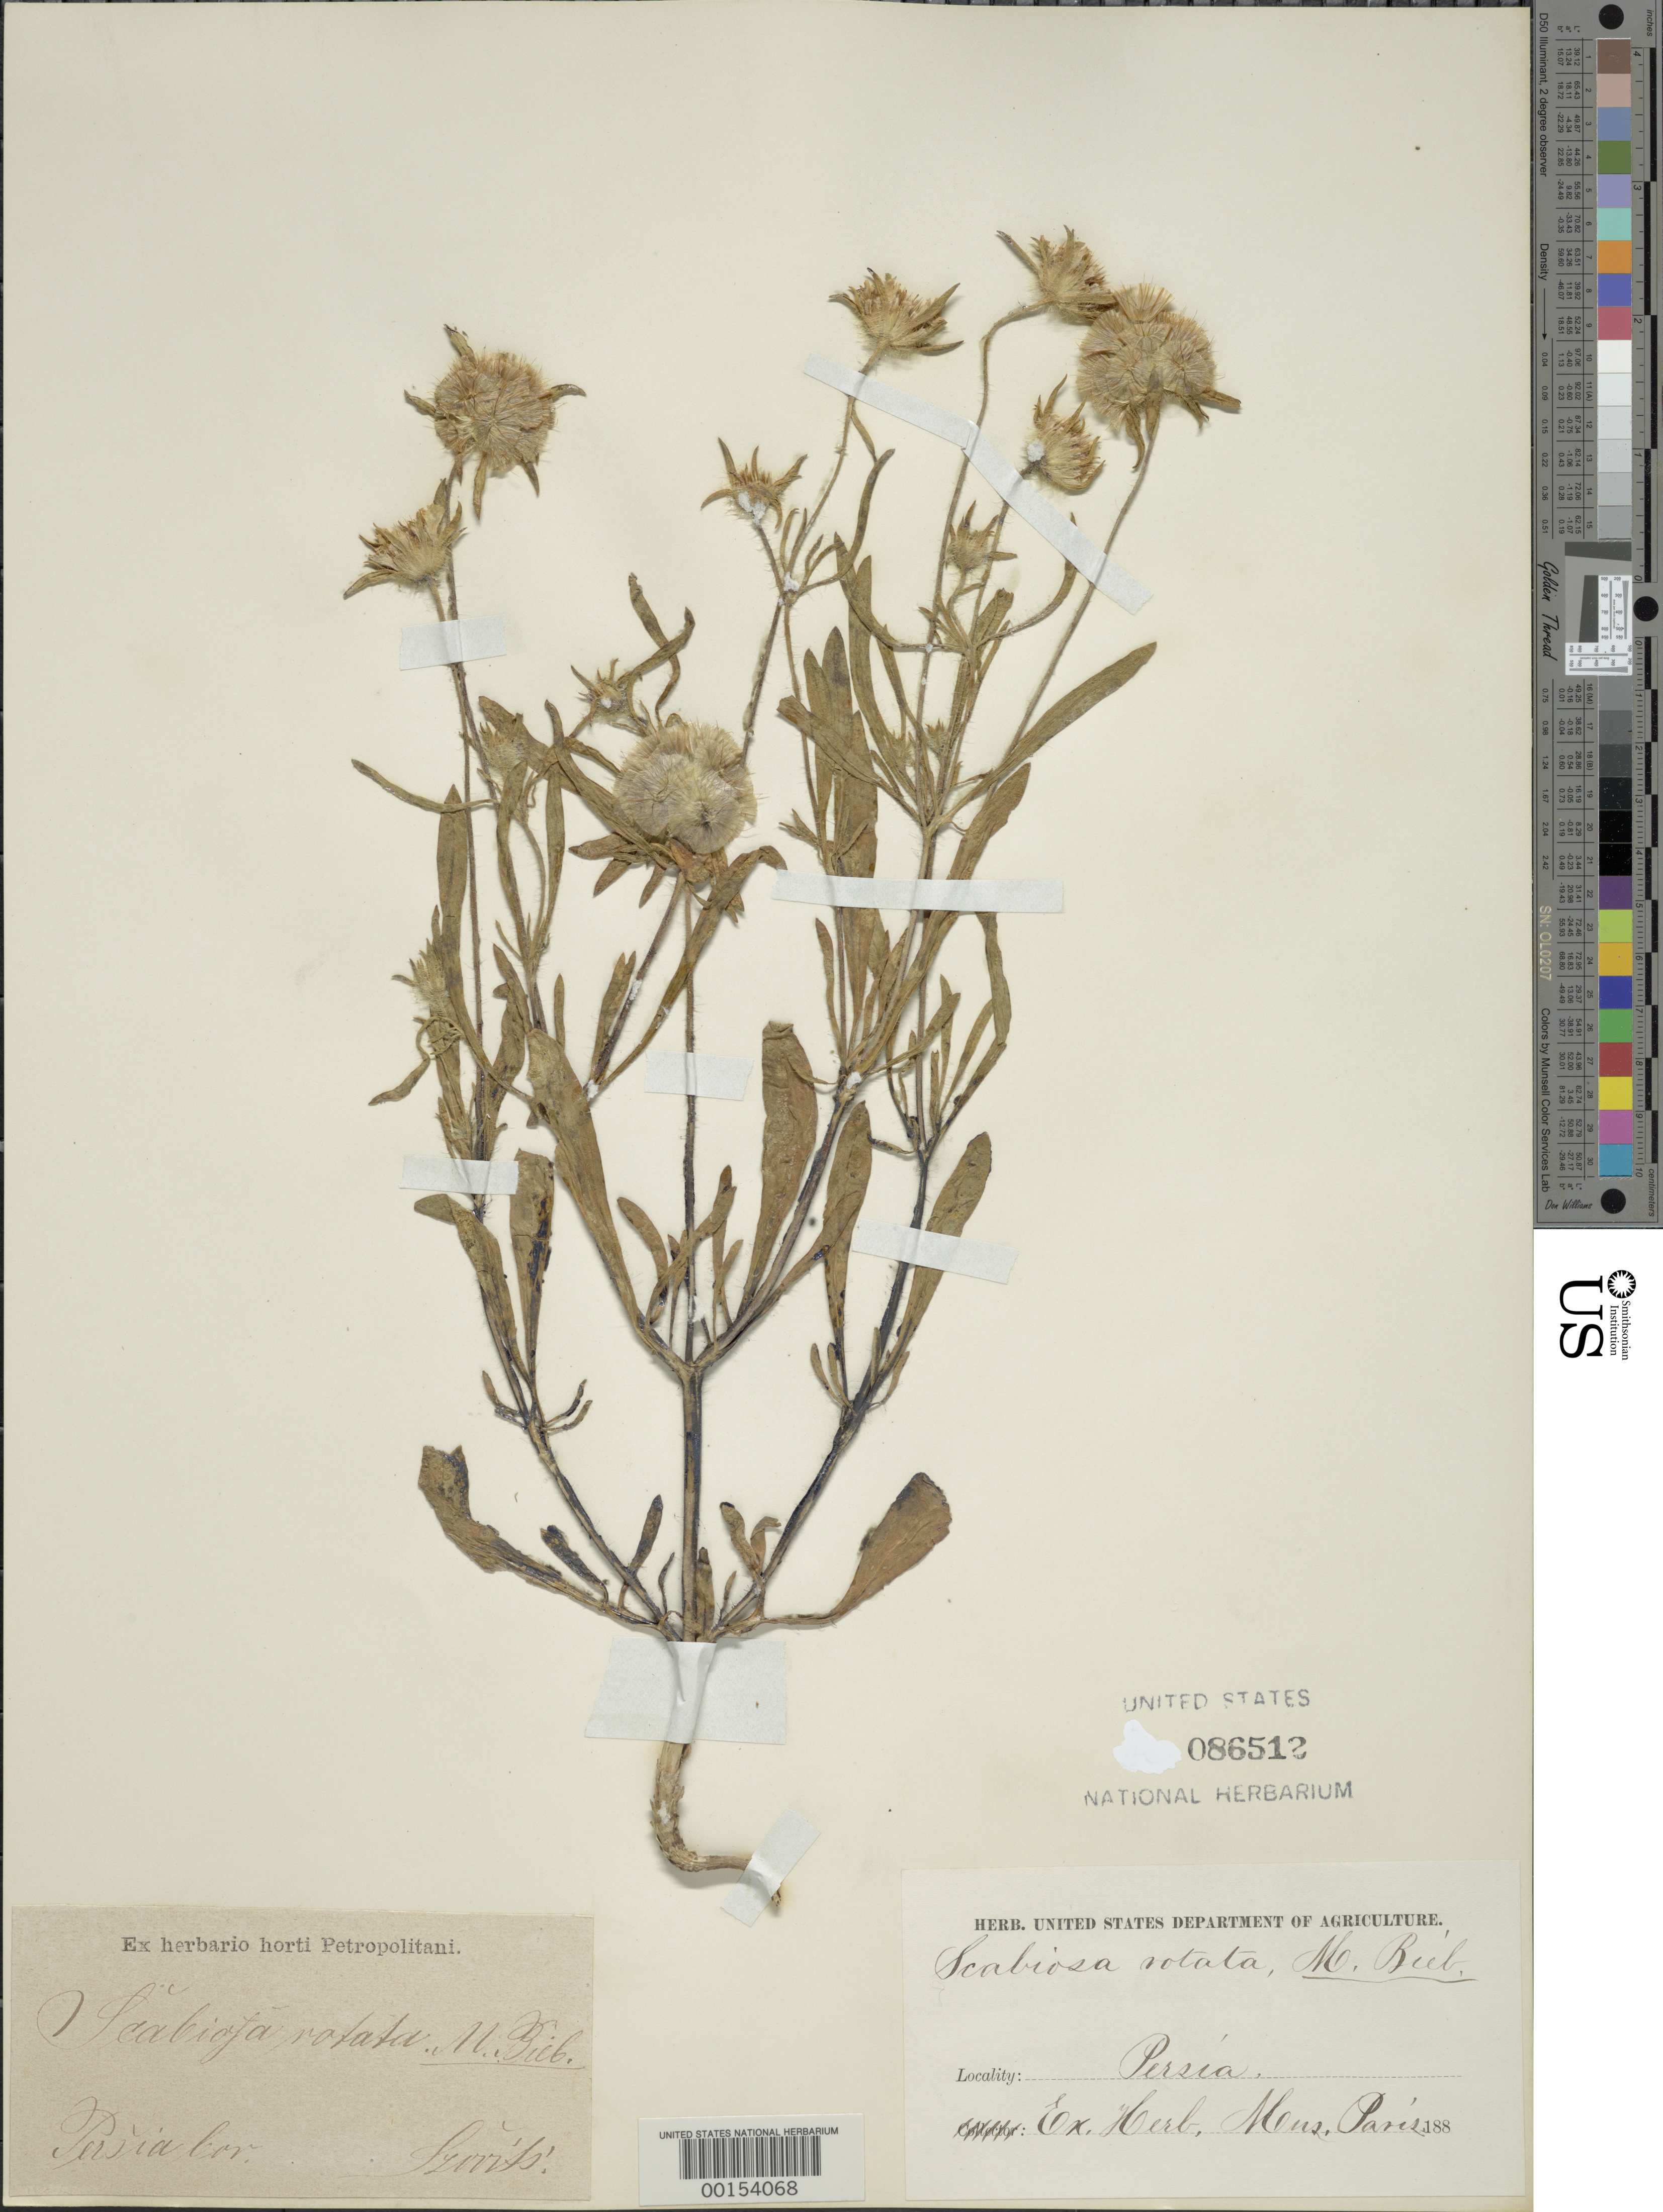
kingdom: Plantae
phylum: Tracheophyta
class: Magnoliopsida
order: Dipsacales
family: Caprifoliaceae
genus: Scabiosa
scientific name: Scabiosa rotata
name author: M. Bieb.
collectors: J. Szovits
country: Iran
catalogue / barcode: US 96512